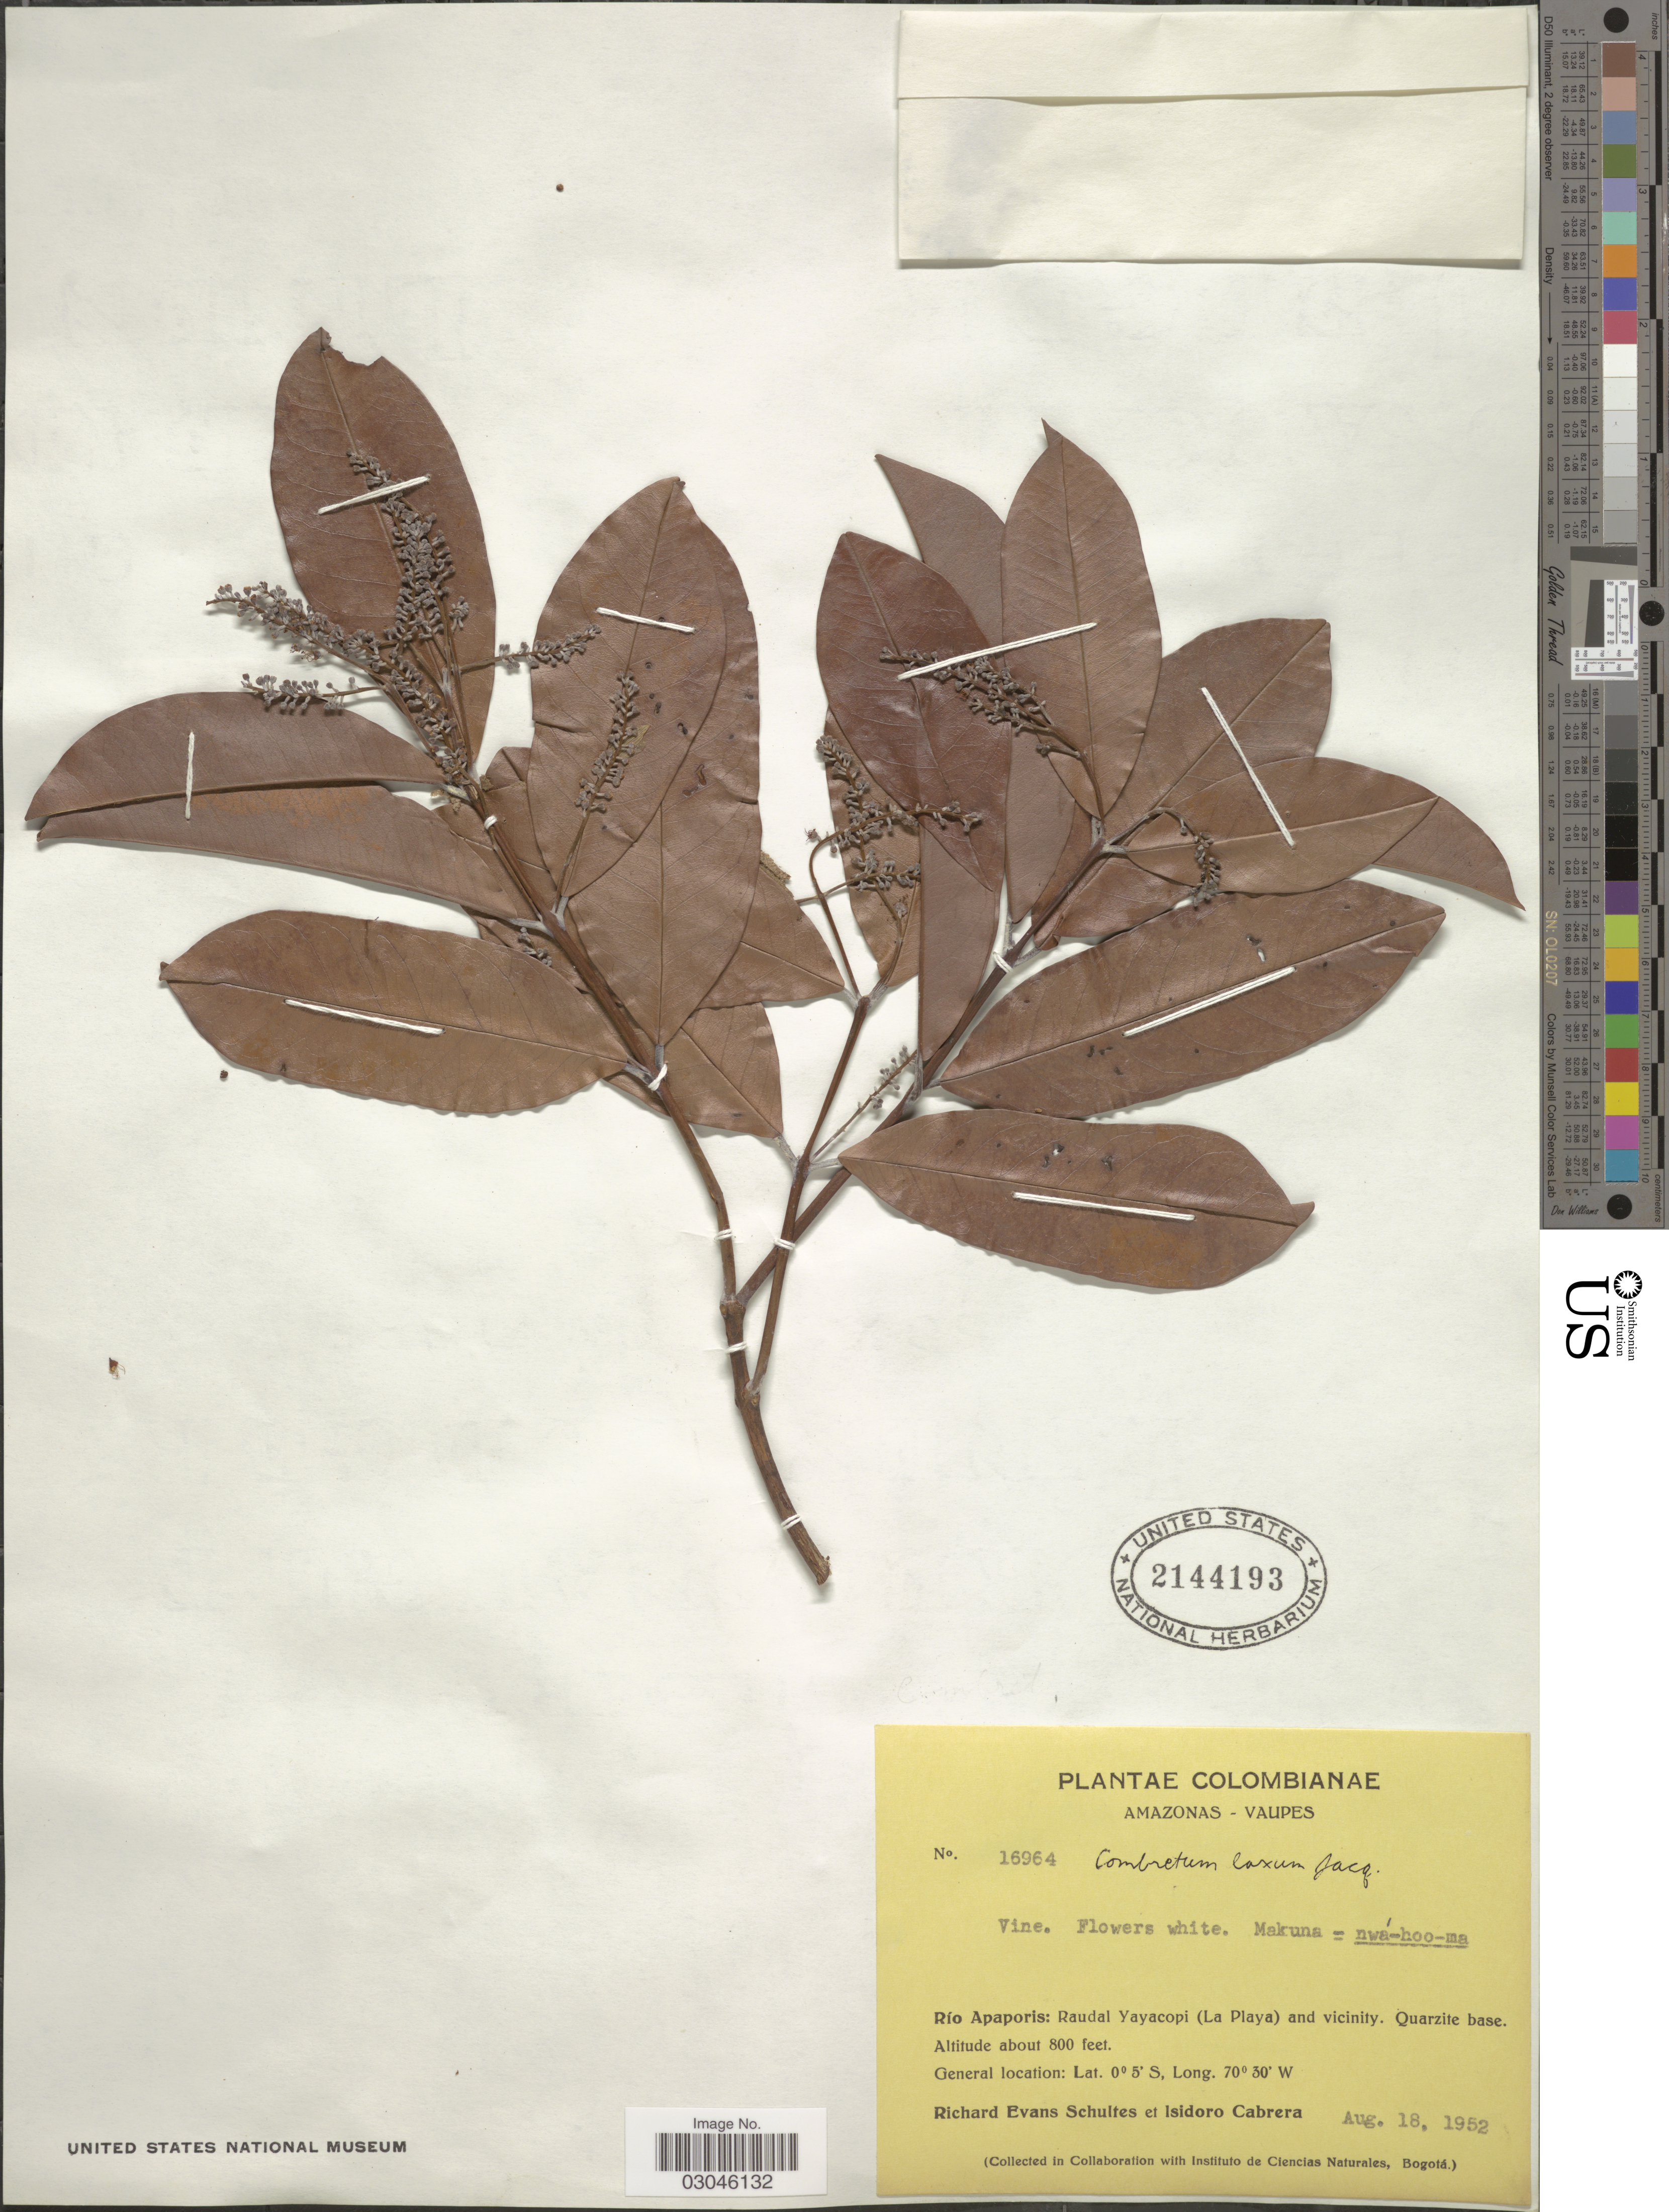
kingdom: Plantae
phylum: Tracheophyta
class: Magnoliopsida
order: Myrtales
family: Combretaceae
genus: Combretum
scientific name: Combretum laxum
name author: Jacq.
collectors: R. E. Schultes & I. Cabrera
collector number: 16964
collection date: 1952-08-18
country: Colombia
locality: Colombianae. Amazonas-Vaupes. Río Apaporis: Raudal Yayacopi (La Playa) and vicinity.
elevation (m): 244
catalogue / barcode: US 2144193